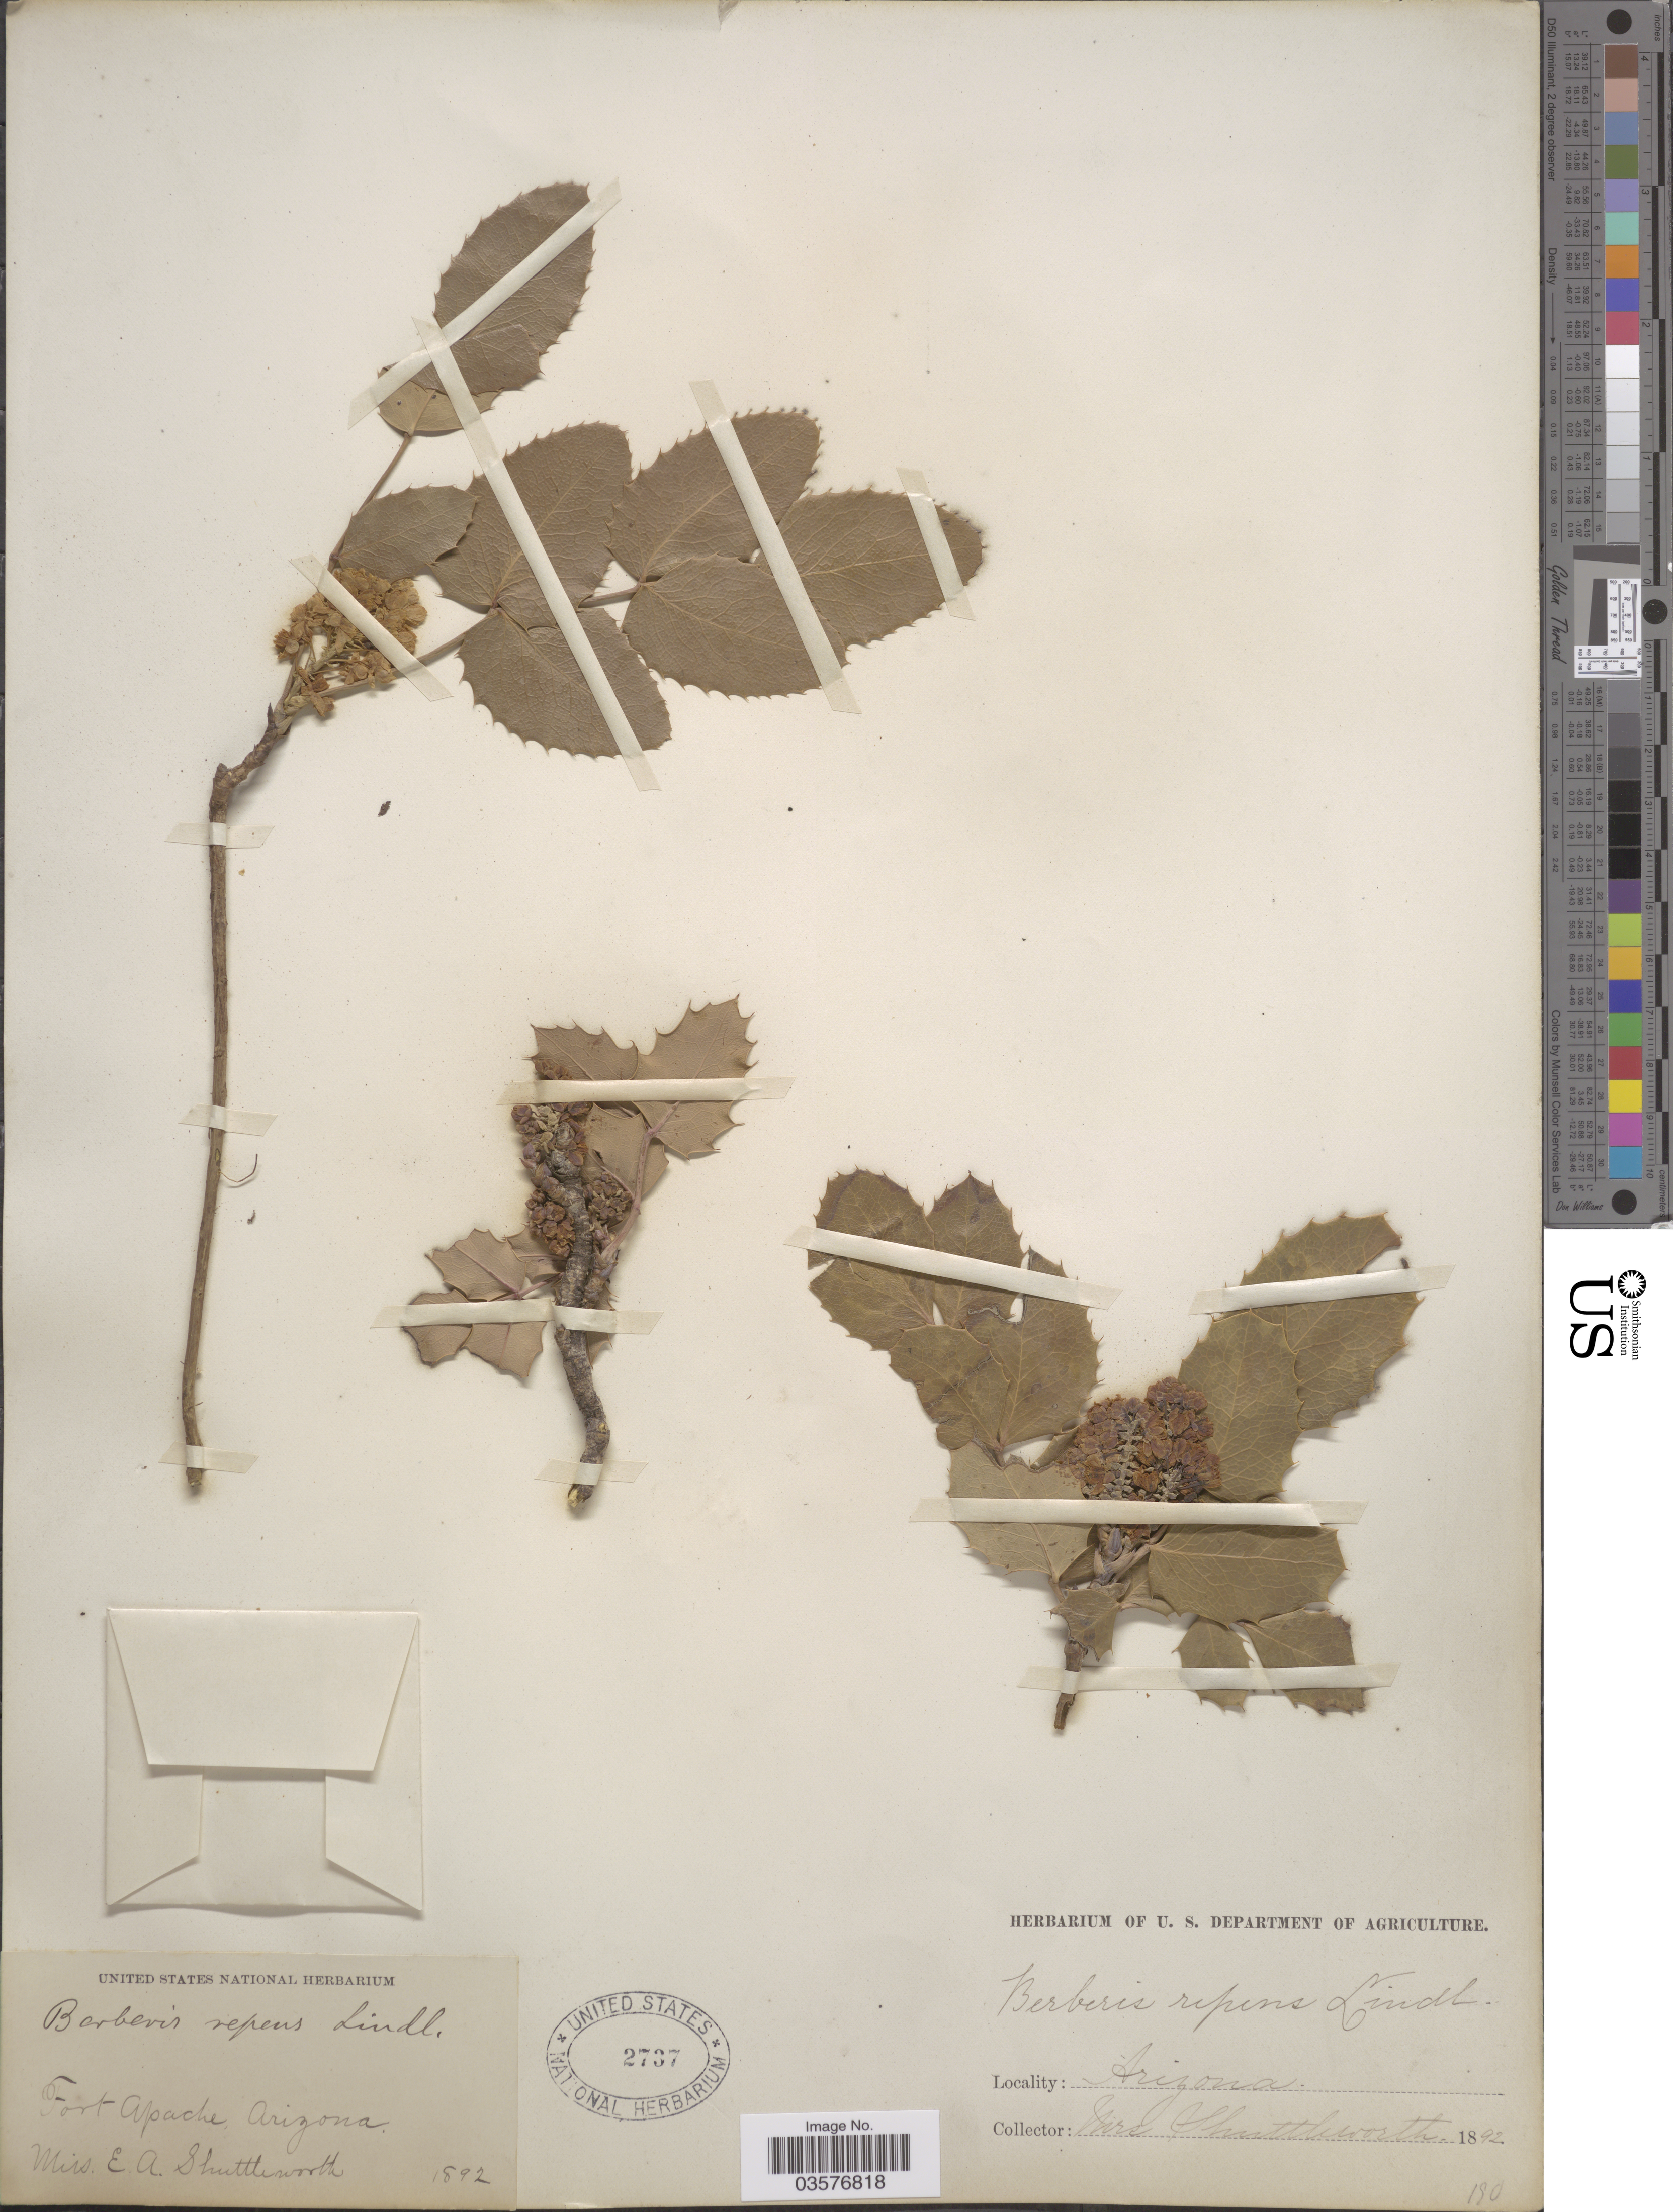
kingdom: Plantae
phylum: Tracheophyta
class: Magnoliopsida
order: Ranunculales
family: Berberidaceae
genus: Mahonia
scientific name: Mahonia repens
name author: (Lindl.) G. Don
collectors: E. Shuttleworth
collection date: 1892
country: United States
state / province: Arizona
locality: Fort Apache.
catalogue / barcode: US 2737